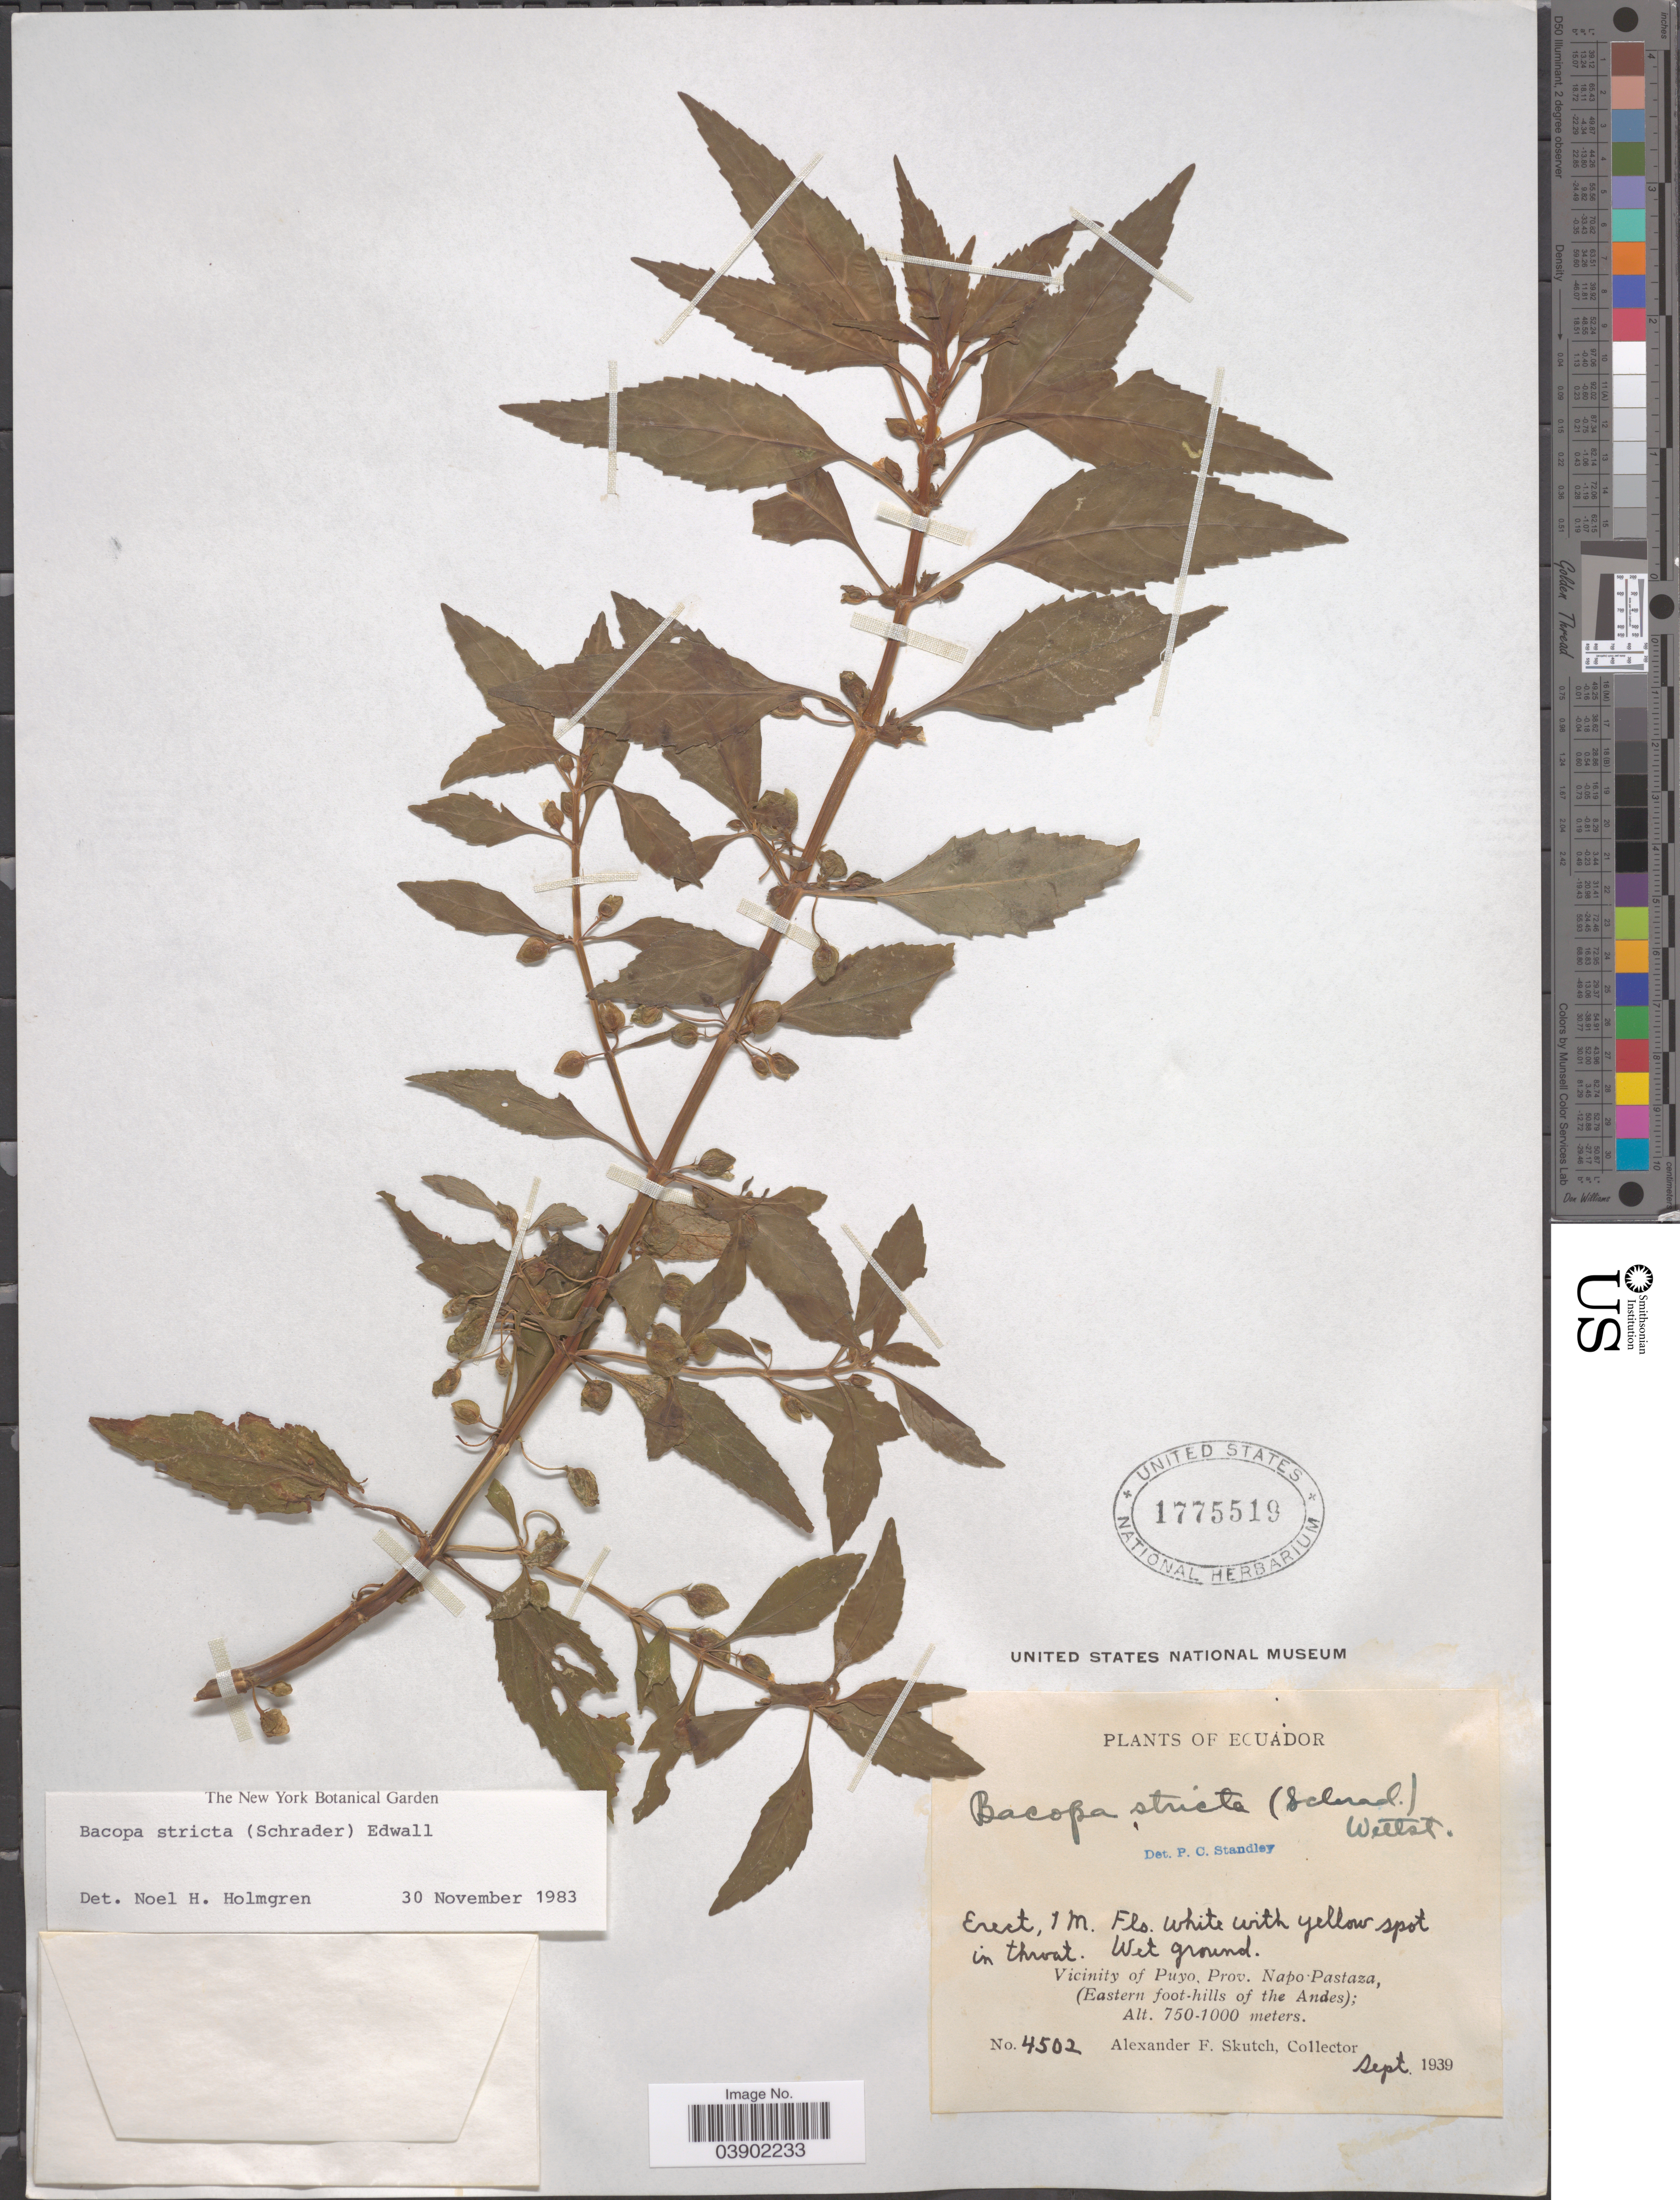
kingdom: Plantae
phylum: Tracheophyta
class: Magnoliopsida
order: Lamiales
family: Plantaginaceae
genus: Bacopa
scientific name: Bacopa stricta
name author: (Schrad.) Wettst. ex Edwall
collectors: A. F. Skutch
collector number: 4502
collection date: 1939-09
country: Ecuador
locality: Vicinity of Puyo, Prov. Napo-Pastaza, (Eastern foot-hills of the Andes).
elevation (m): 750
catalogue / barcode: US 1775519